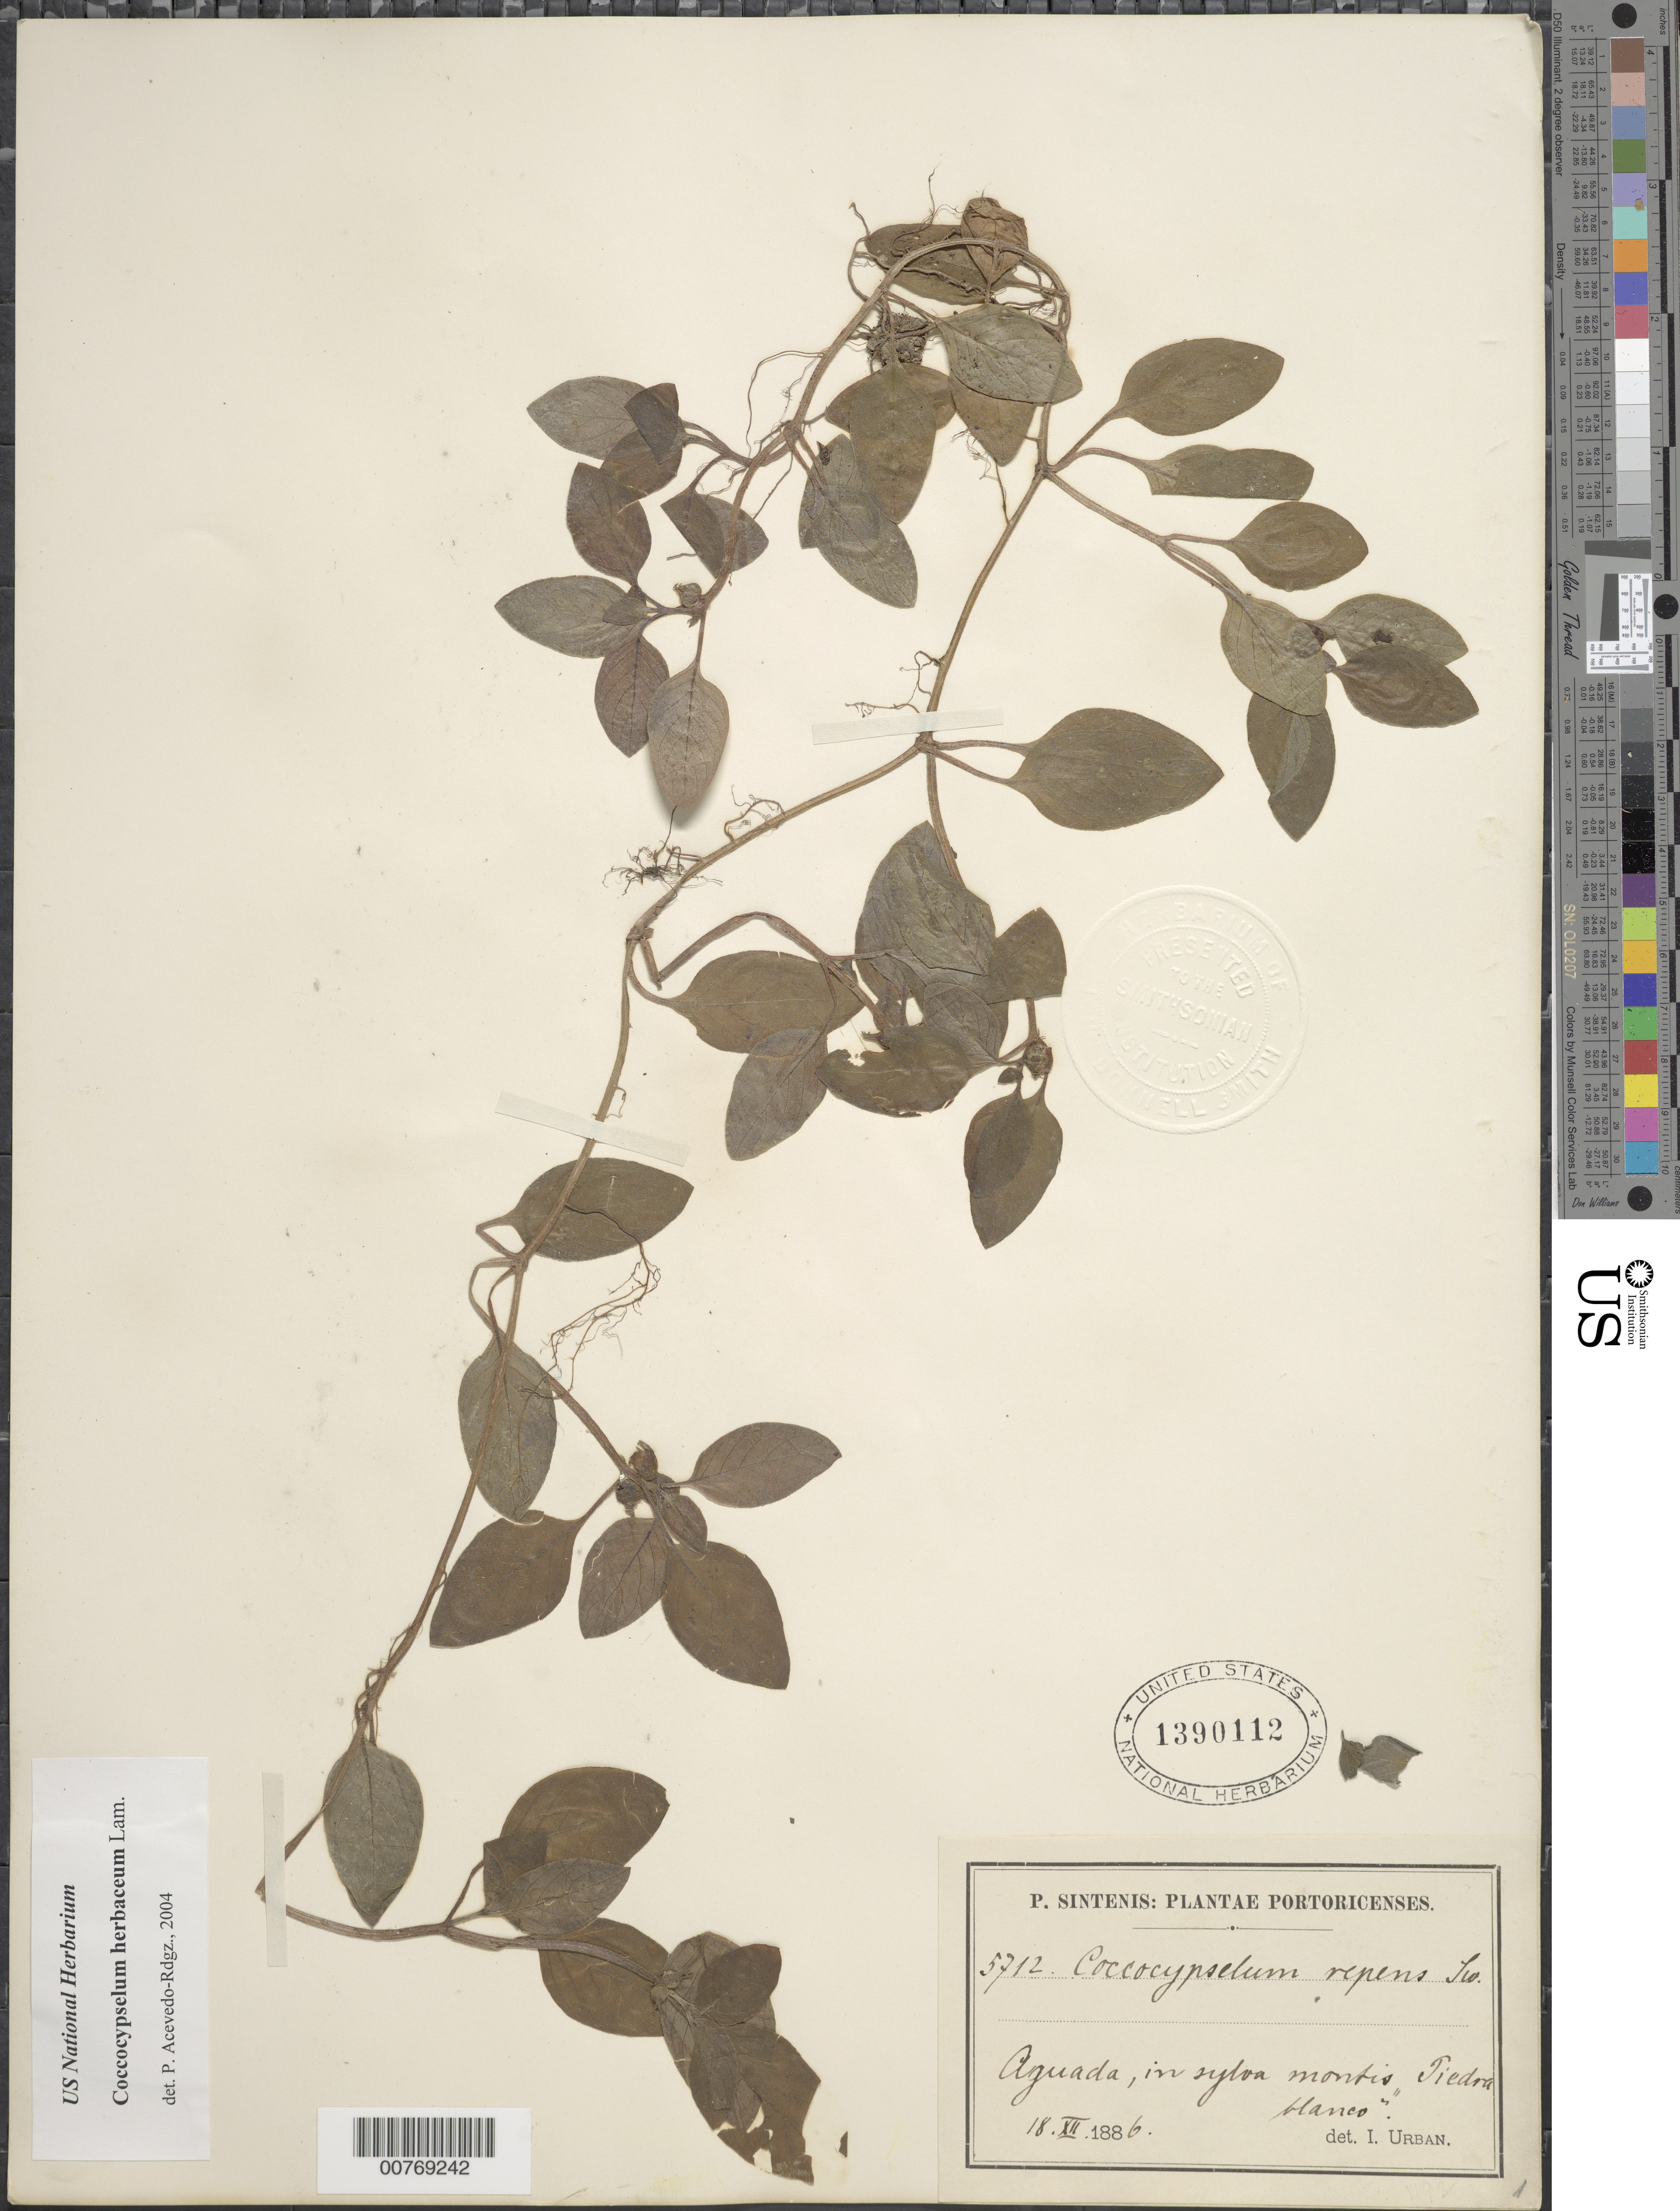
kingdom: Plantae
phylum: Tracheophyta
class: Magnoliopsida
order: Gentianales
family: Rubiaceae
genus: Coccocypselum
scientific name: Coccocypselum repens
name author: Sw.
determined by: Acevedo-Rodríguez, P., (BOT), Smithsonian Institution - National Museum of Natural History (UNITED STATES)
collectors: P. Sintenis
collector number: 5712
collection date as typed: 18 Dec 1886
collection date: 1886-12-18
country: Puerto Rico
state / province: Aguada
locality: Aguada, in sylva montis Piedra Hanco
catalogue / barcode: US 1390112